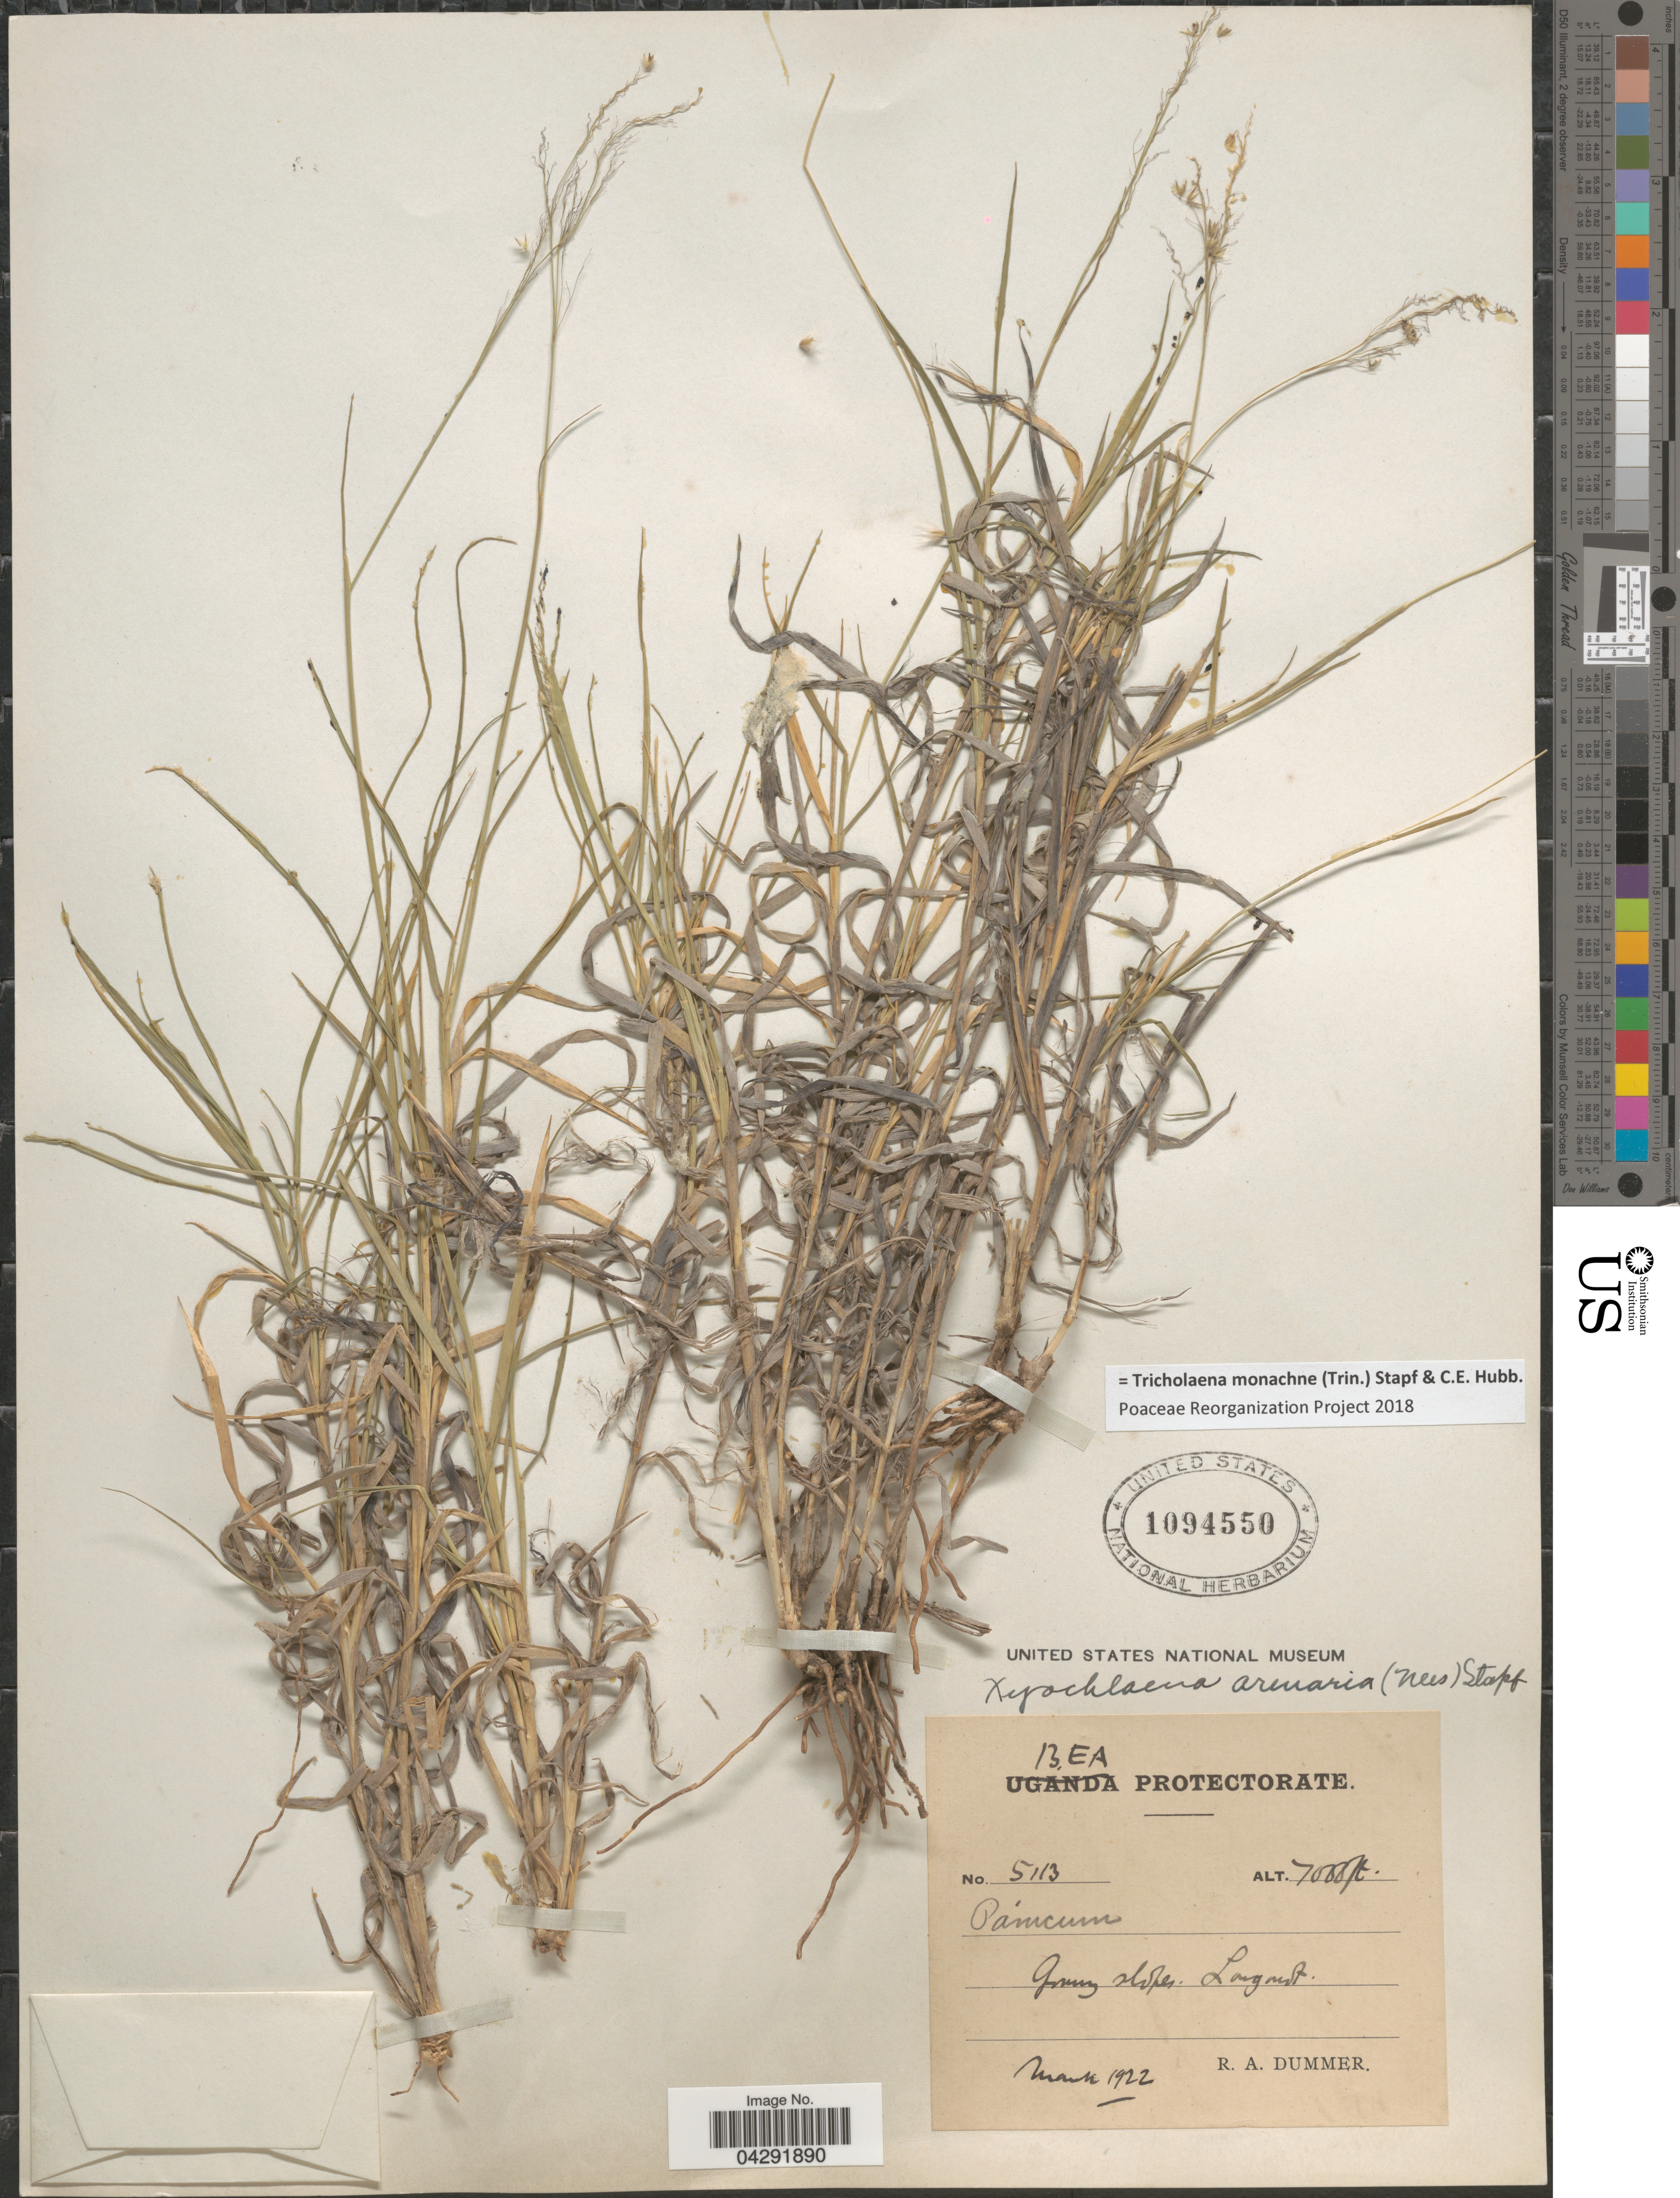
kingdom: Plantae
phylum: Tracheophyta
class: Liliopsida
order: Poales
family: Poaceae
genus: Tricholaena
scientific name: Tricholaena monachne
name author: (Trin.) Stapf & C.E. Hubb.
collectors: R. Dümmer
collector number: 5113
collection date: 1922-03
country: Kenya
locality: B.EA Protectorate. G [illegible text] slopes. L [illegible text].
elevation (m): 2134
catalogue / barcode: US 1094550